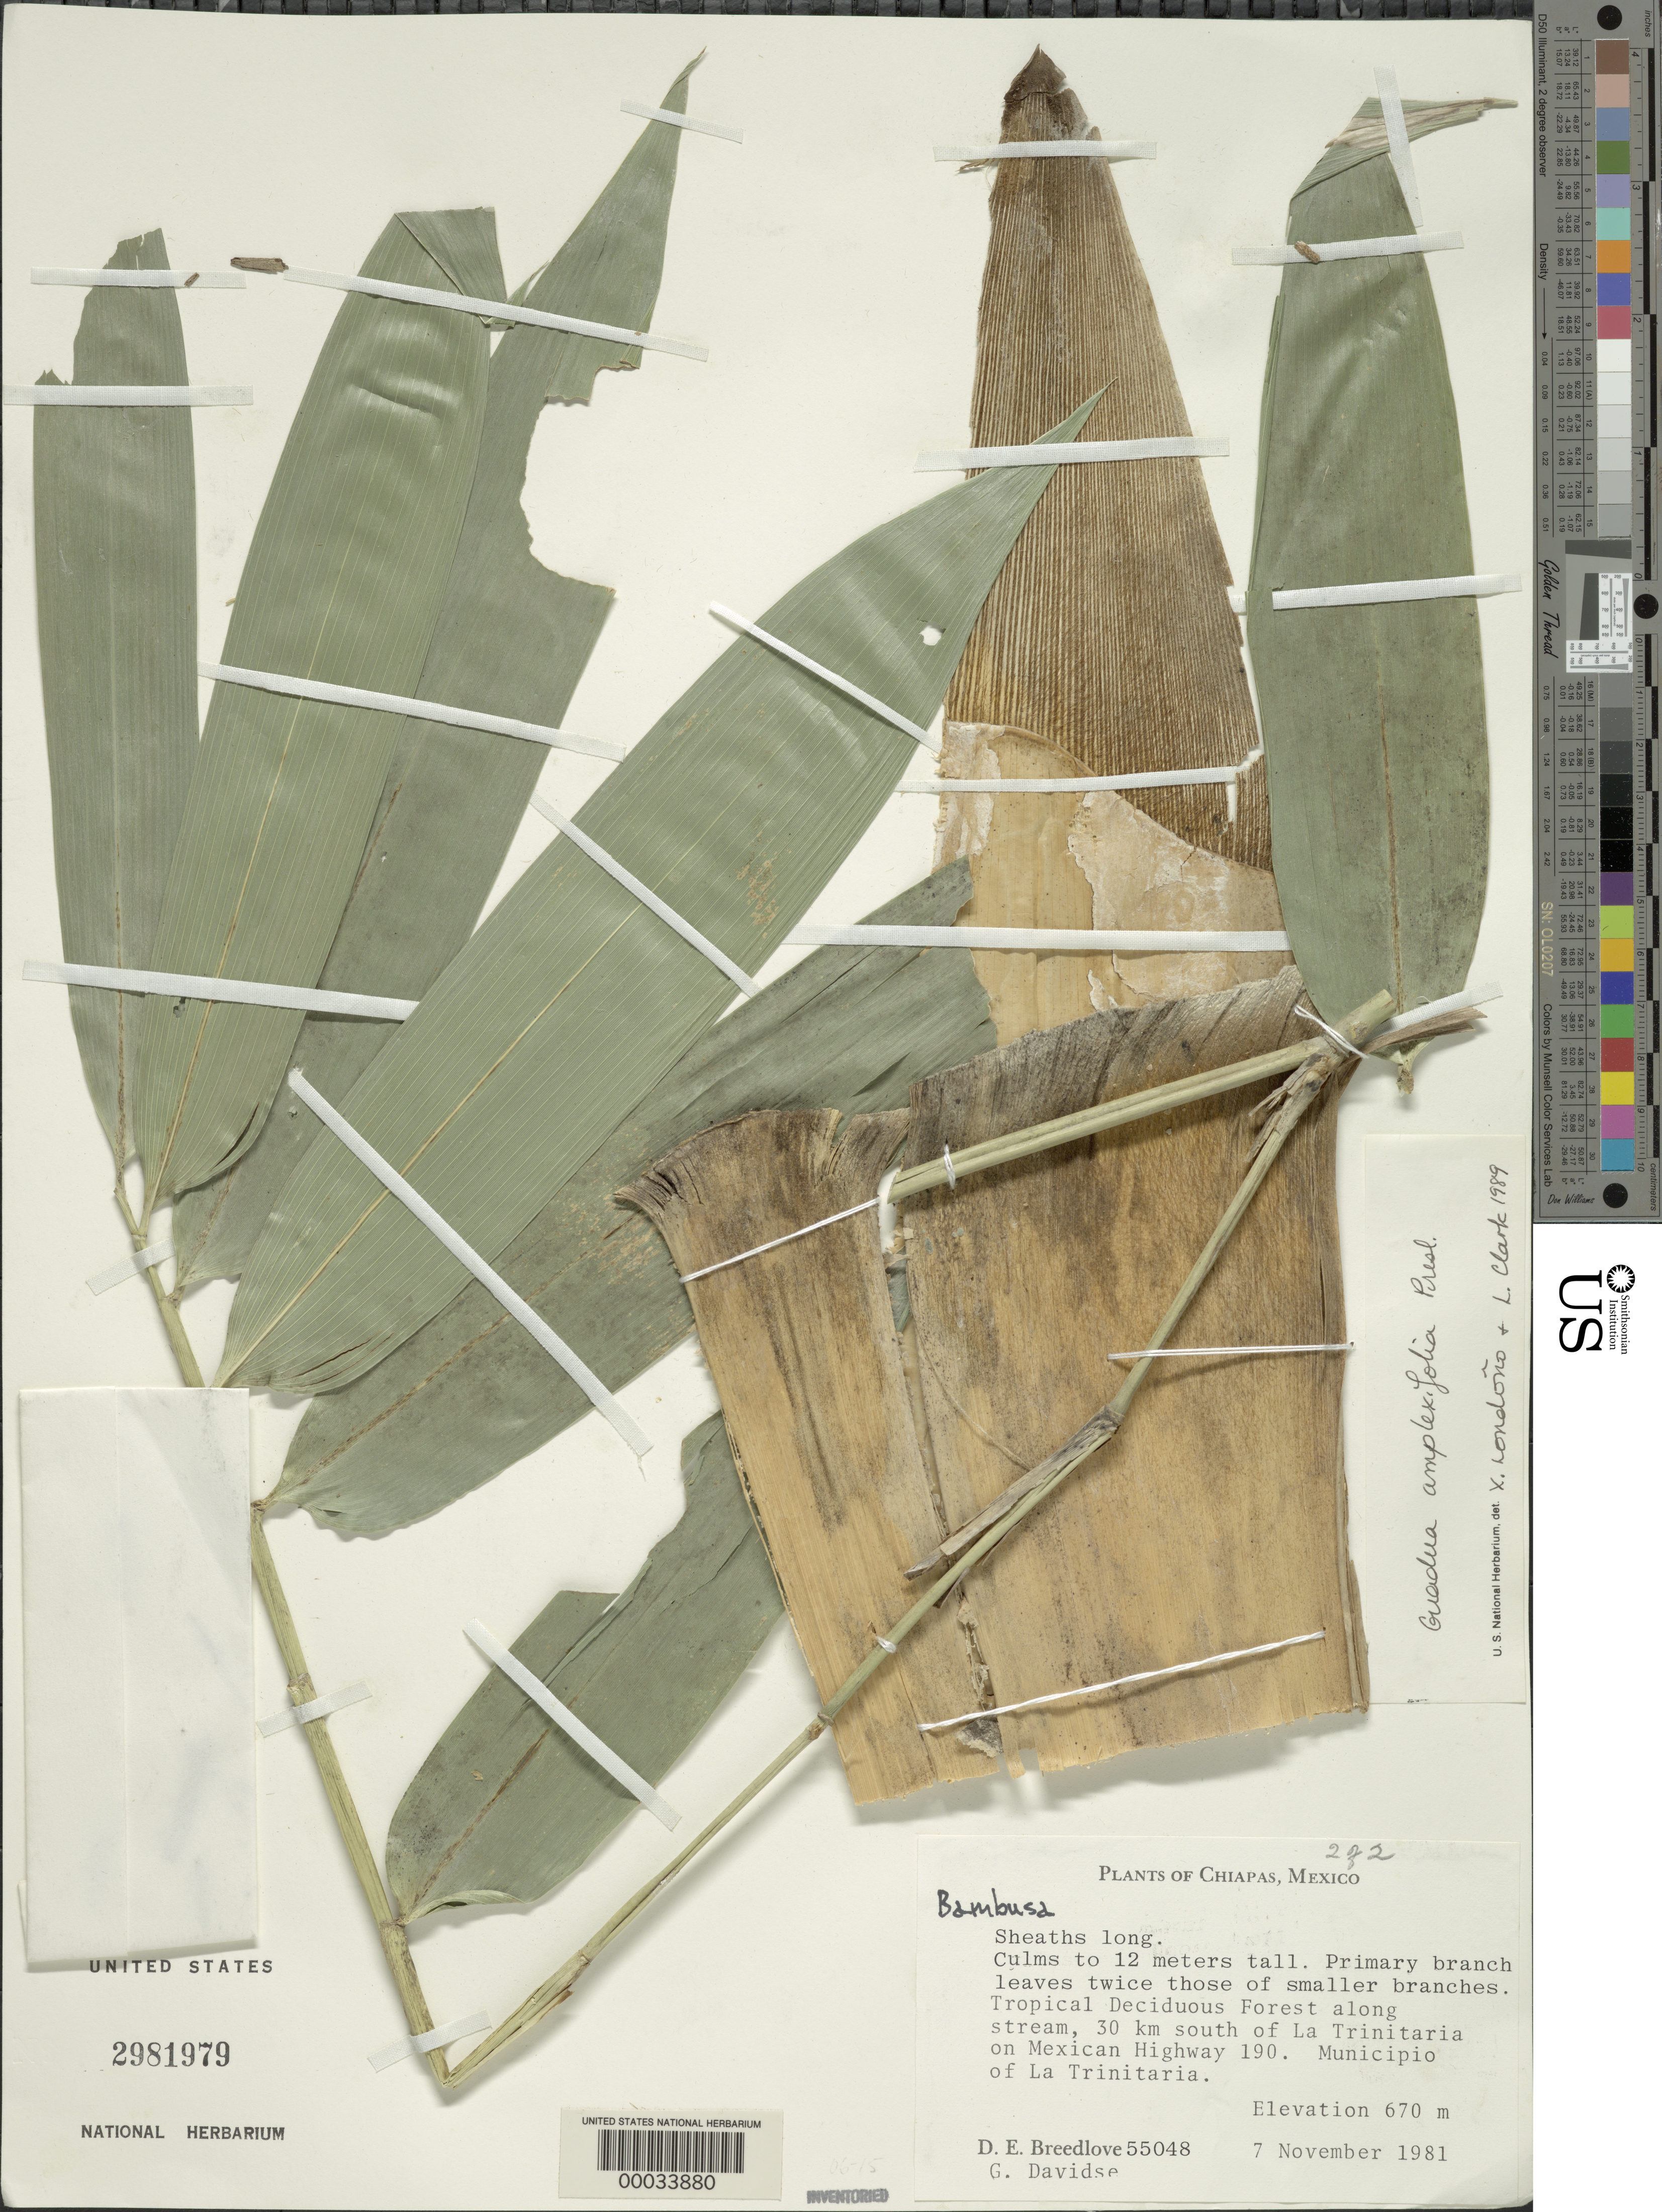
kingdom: Plantae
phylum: Tracheophyta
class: Liliopsida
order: Poales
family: Poaceae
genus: Guadua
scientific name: Guadua amplexifolia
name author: J. Presl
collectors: D. E. Breedlove & G. Davidse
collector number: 55048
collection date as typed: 07 Nov 1981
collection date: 1981-11-07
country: Mexico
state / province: Chiapas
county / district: Trinitaria, La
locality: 30 km S of La Trinitaria, Mexican highway 190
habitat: Tropical deciduous forest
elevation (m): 670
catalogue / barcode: US 2981979